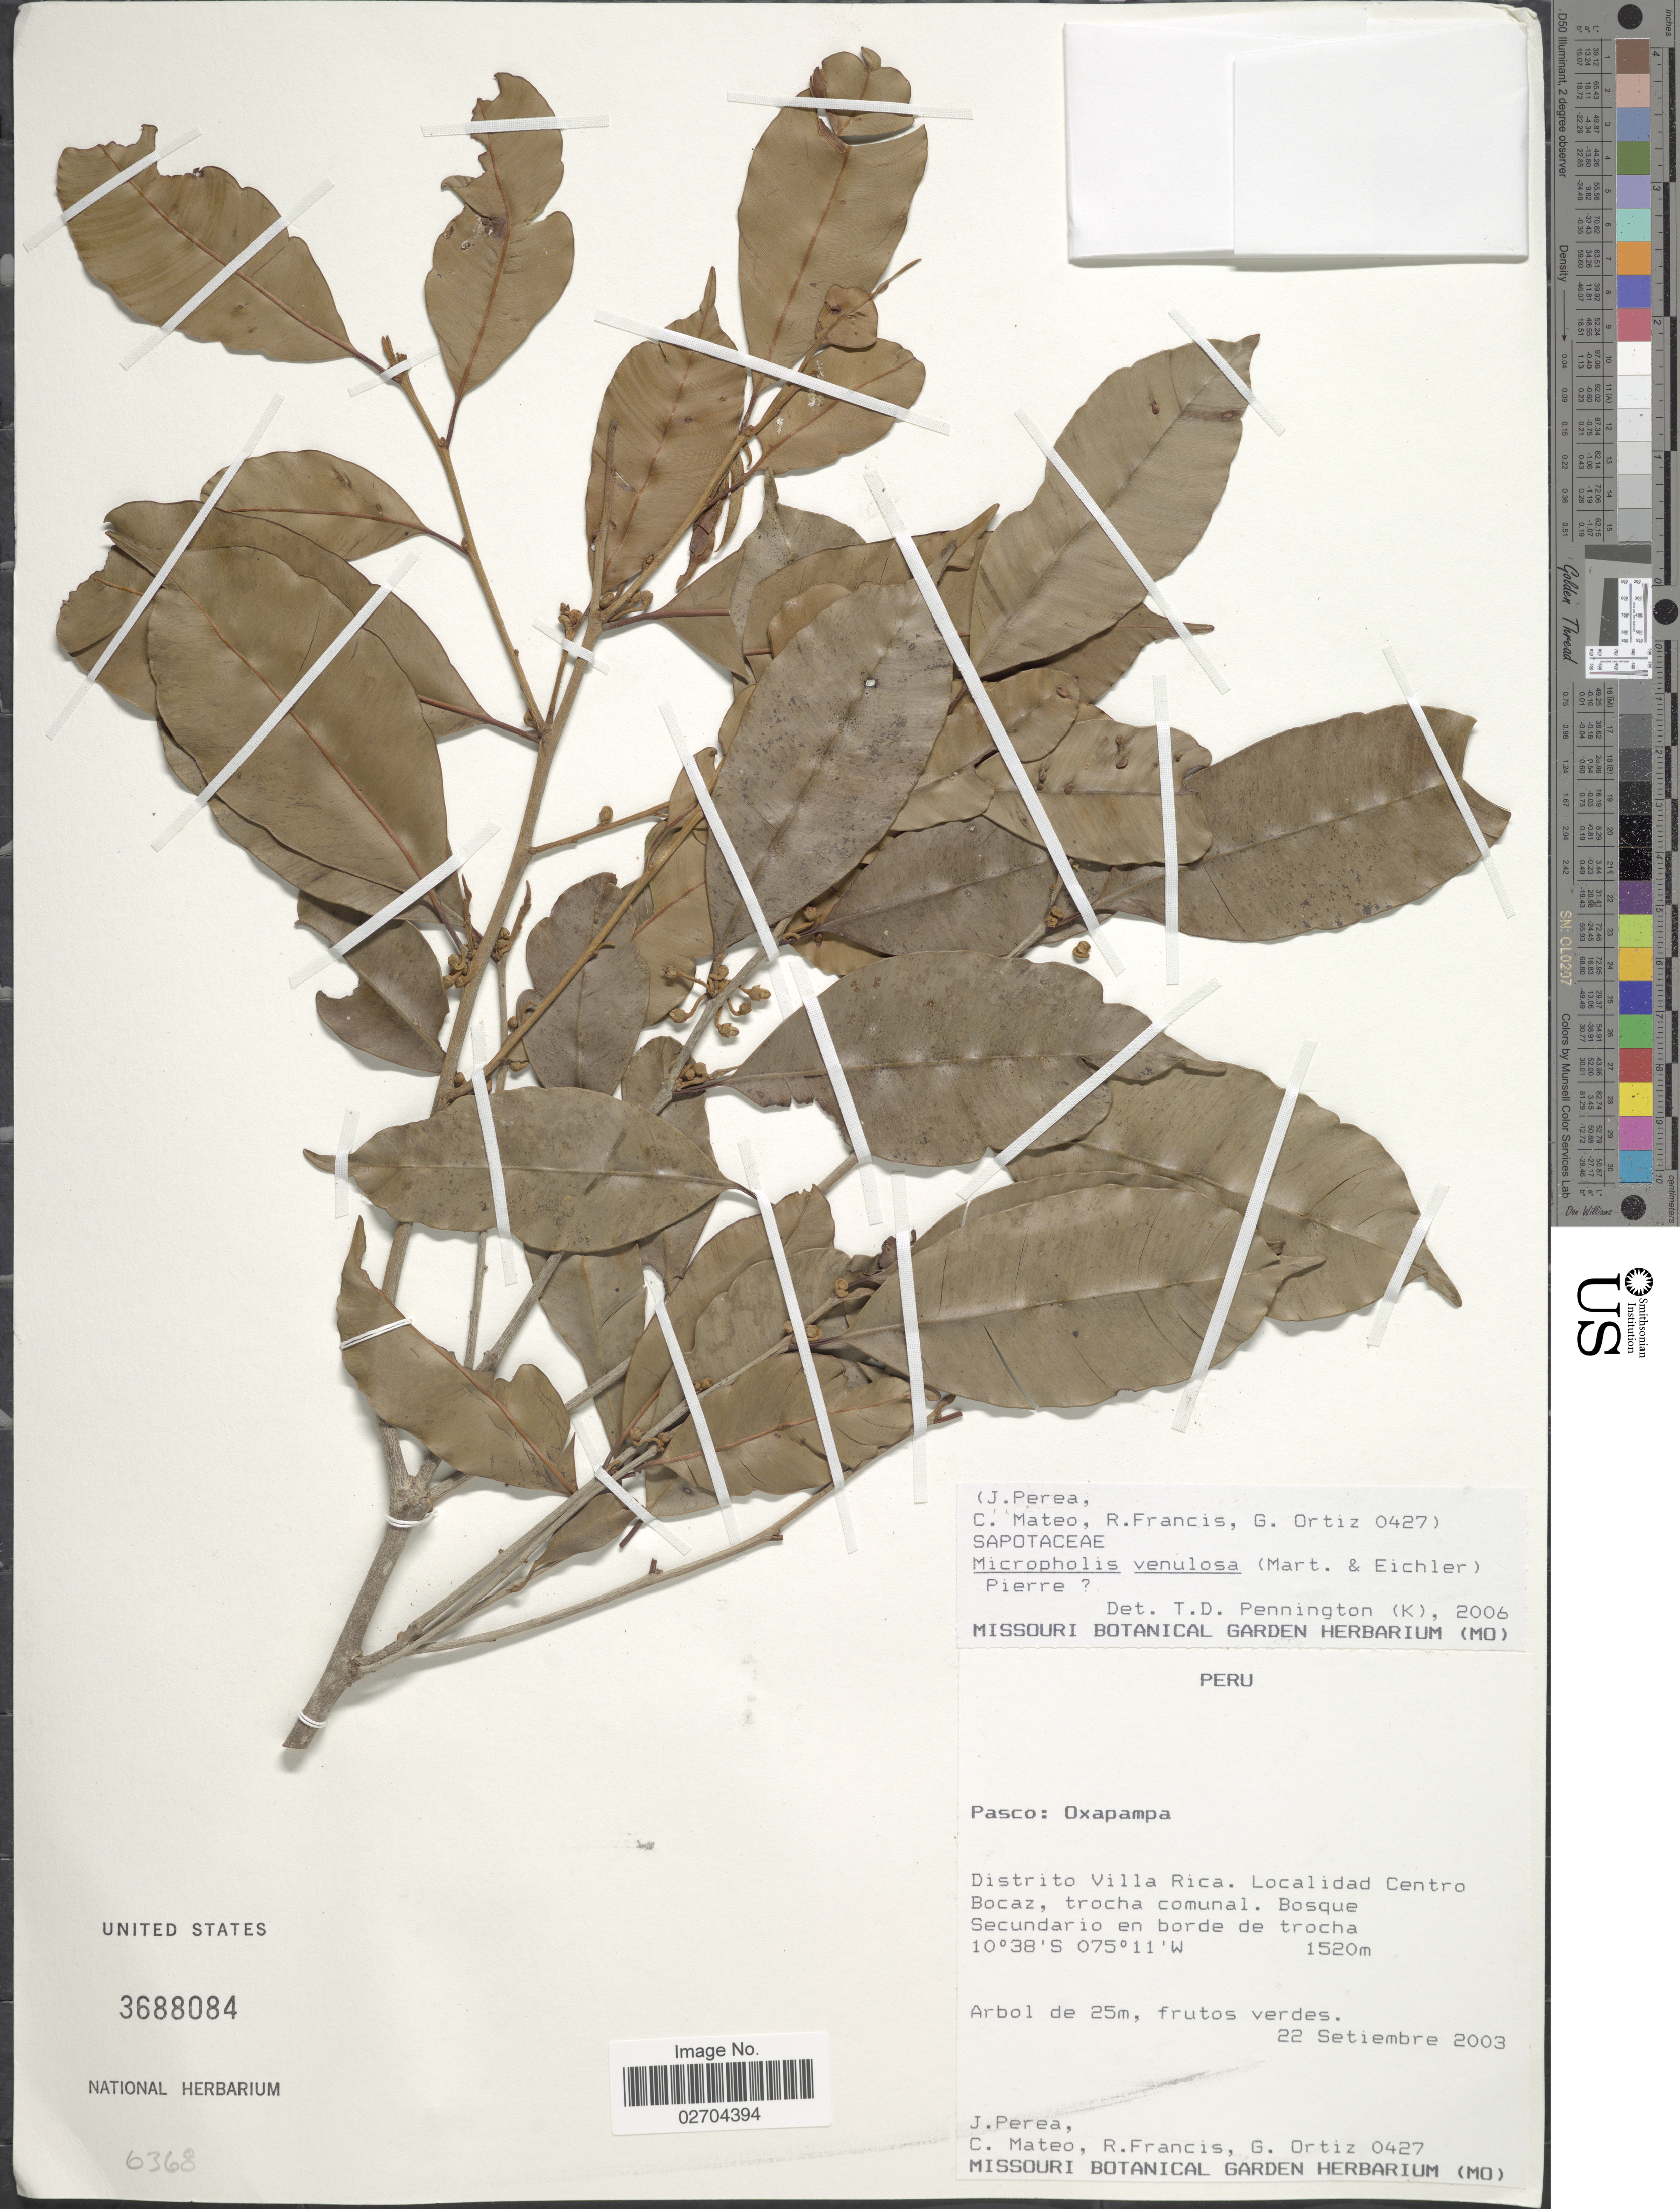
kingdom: Plantae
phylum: Tracheophyta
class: Magnoliopsida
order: Ericales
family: Sapotaceae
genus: Micropholis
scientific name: Micropholis venulosa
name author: (Mart. & Eichler) Pierre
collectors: J. Perea, C. Mateo, R. Francis & G. Ortiz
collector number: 0427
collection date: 2003-09-22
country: Peru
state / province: Pasco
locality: Pasco: Oxapampa, Distrito Villa Rica. Localidad Centro Bocaz, trocha comunal. Bosque Secundario en borde de trocha.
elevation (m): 1520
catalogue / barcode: US 3688084